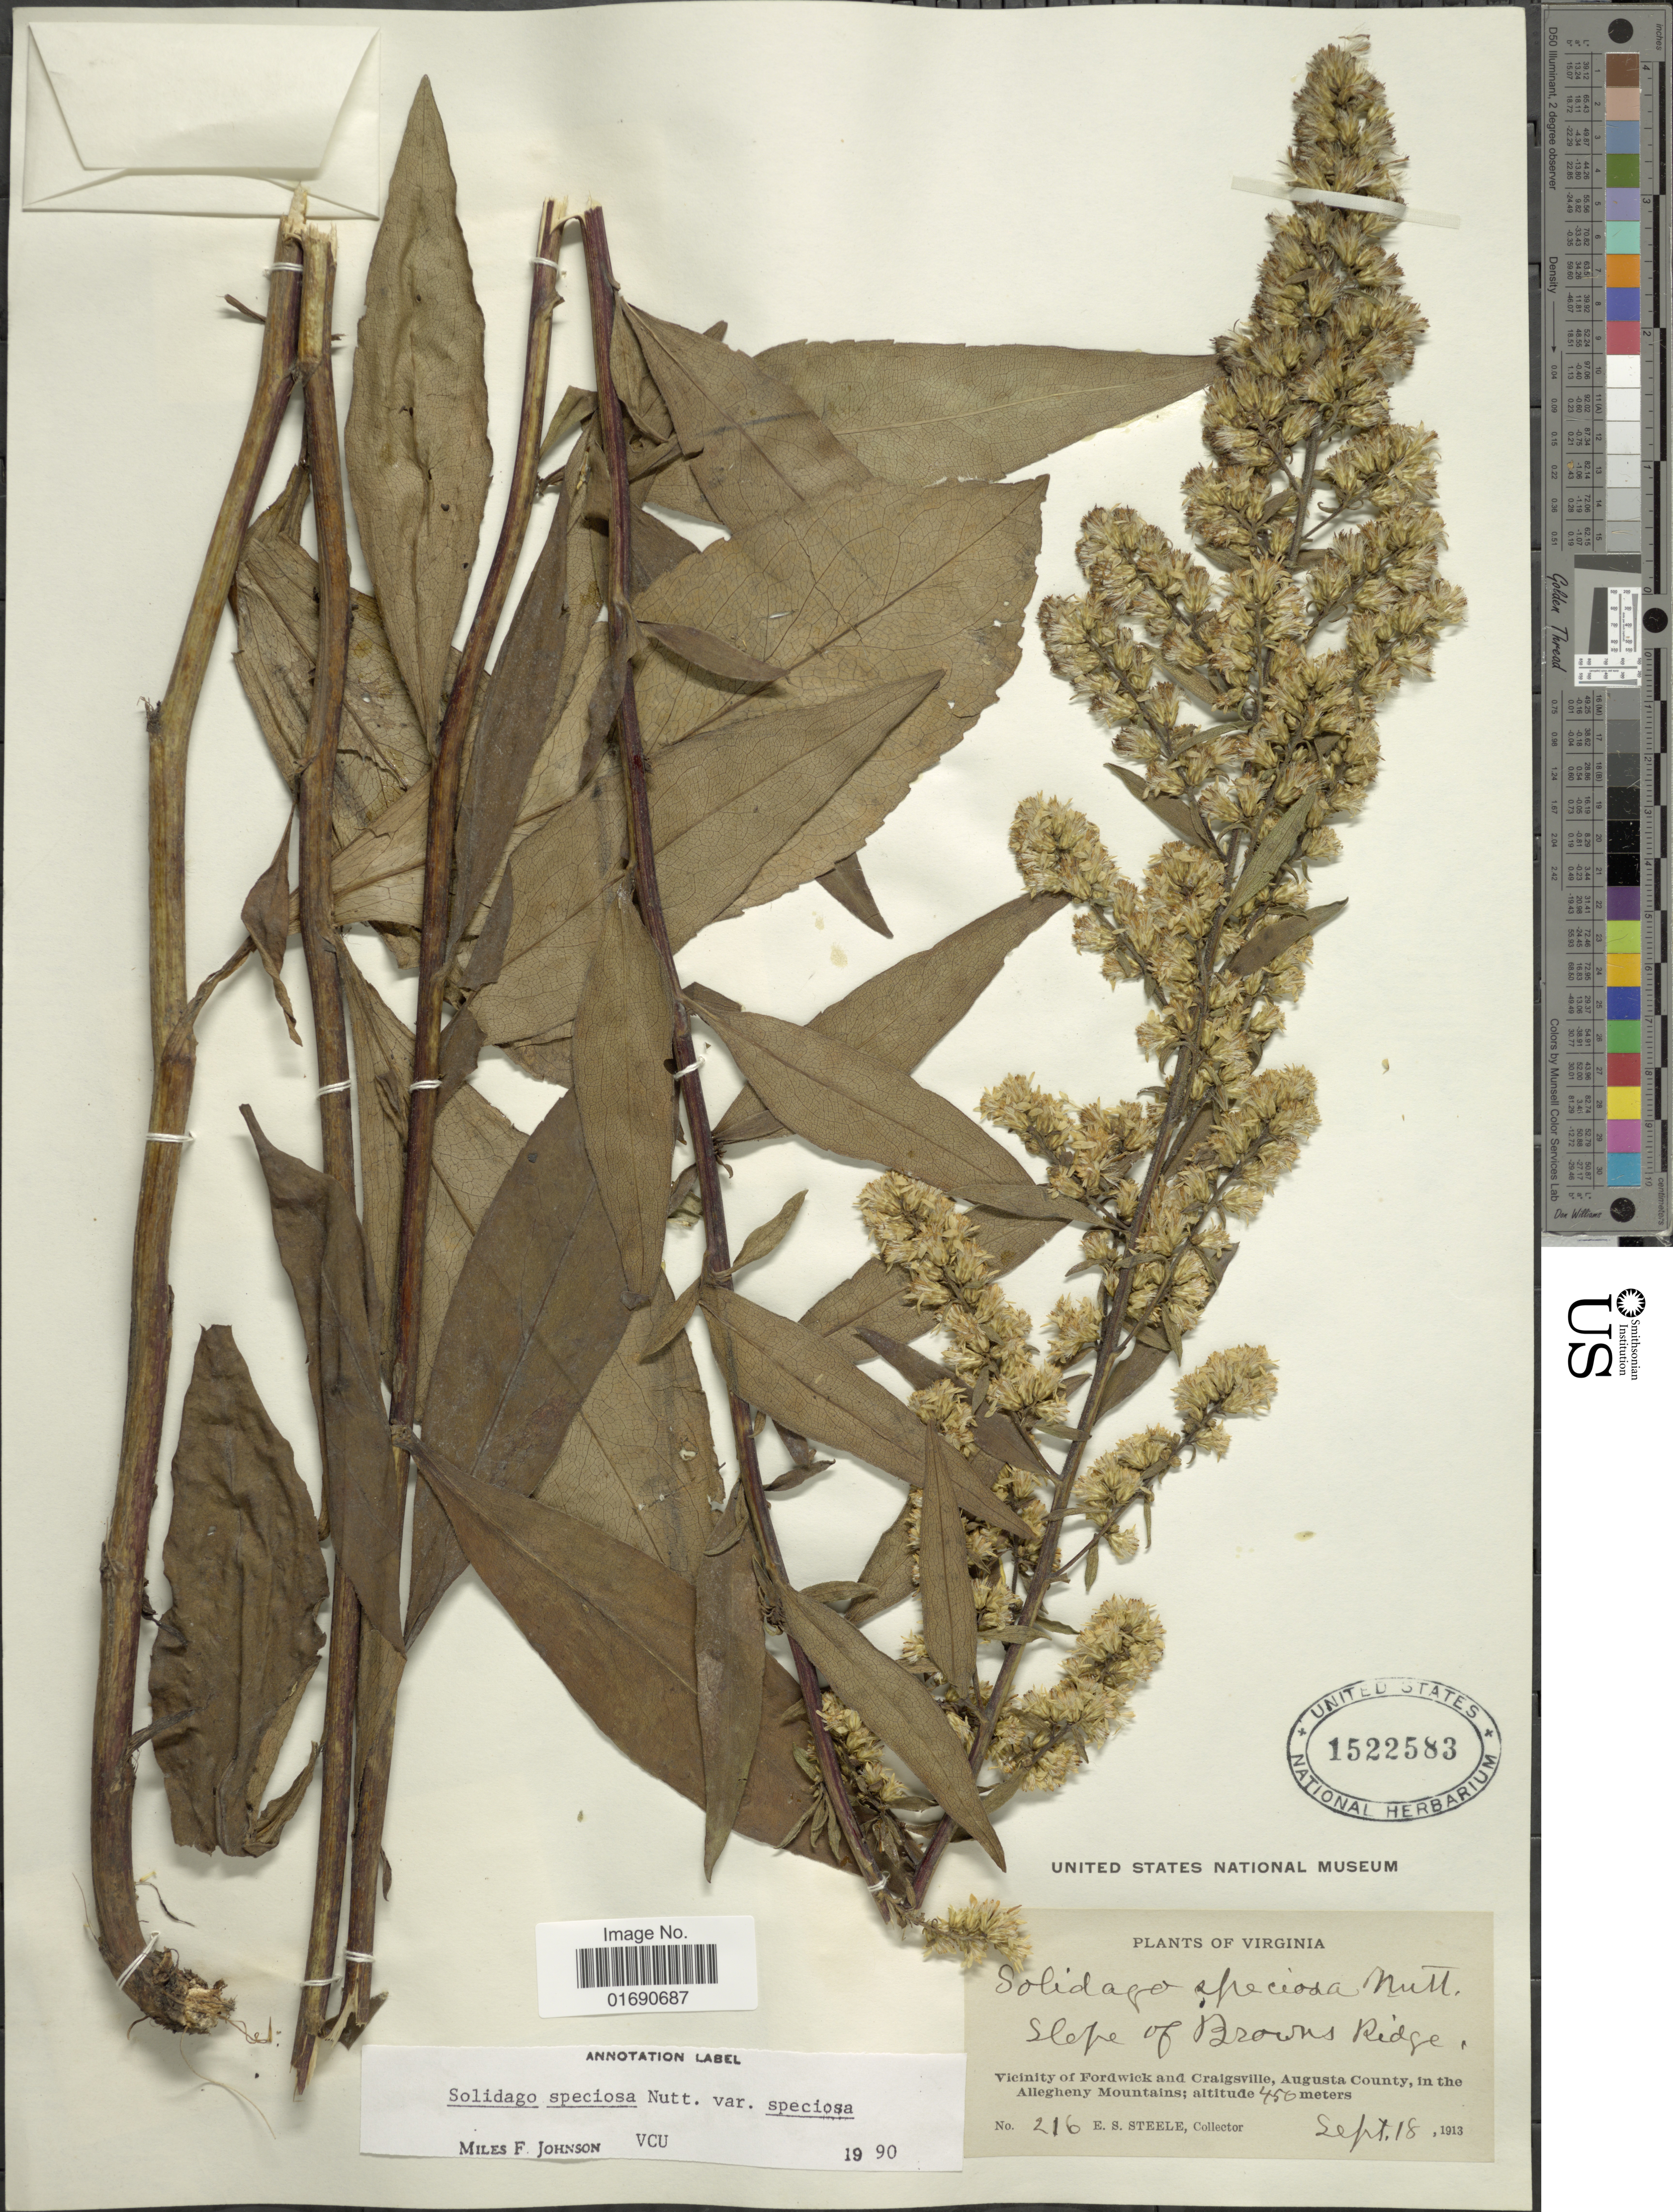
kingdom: Plantae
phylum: Tracheophyta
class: Magnoliopsida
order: Asterales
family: Asteraceae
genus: Solidago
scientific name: Solidago speciosa var. speciosa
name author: Nutt.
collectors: E. Steele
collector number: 216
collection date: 1913-09-18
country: United States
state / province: Virginia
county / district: Augusta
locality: Slope of Brown Ridge, Vicinity of Fordwick and Craigsville, Augusta County, in the Allgheny Mountains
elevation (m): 450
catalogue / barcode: US 1522583